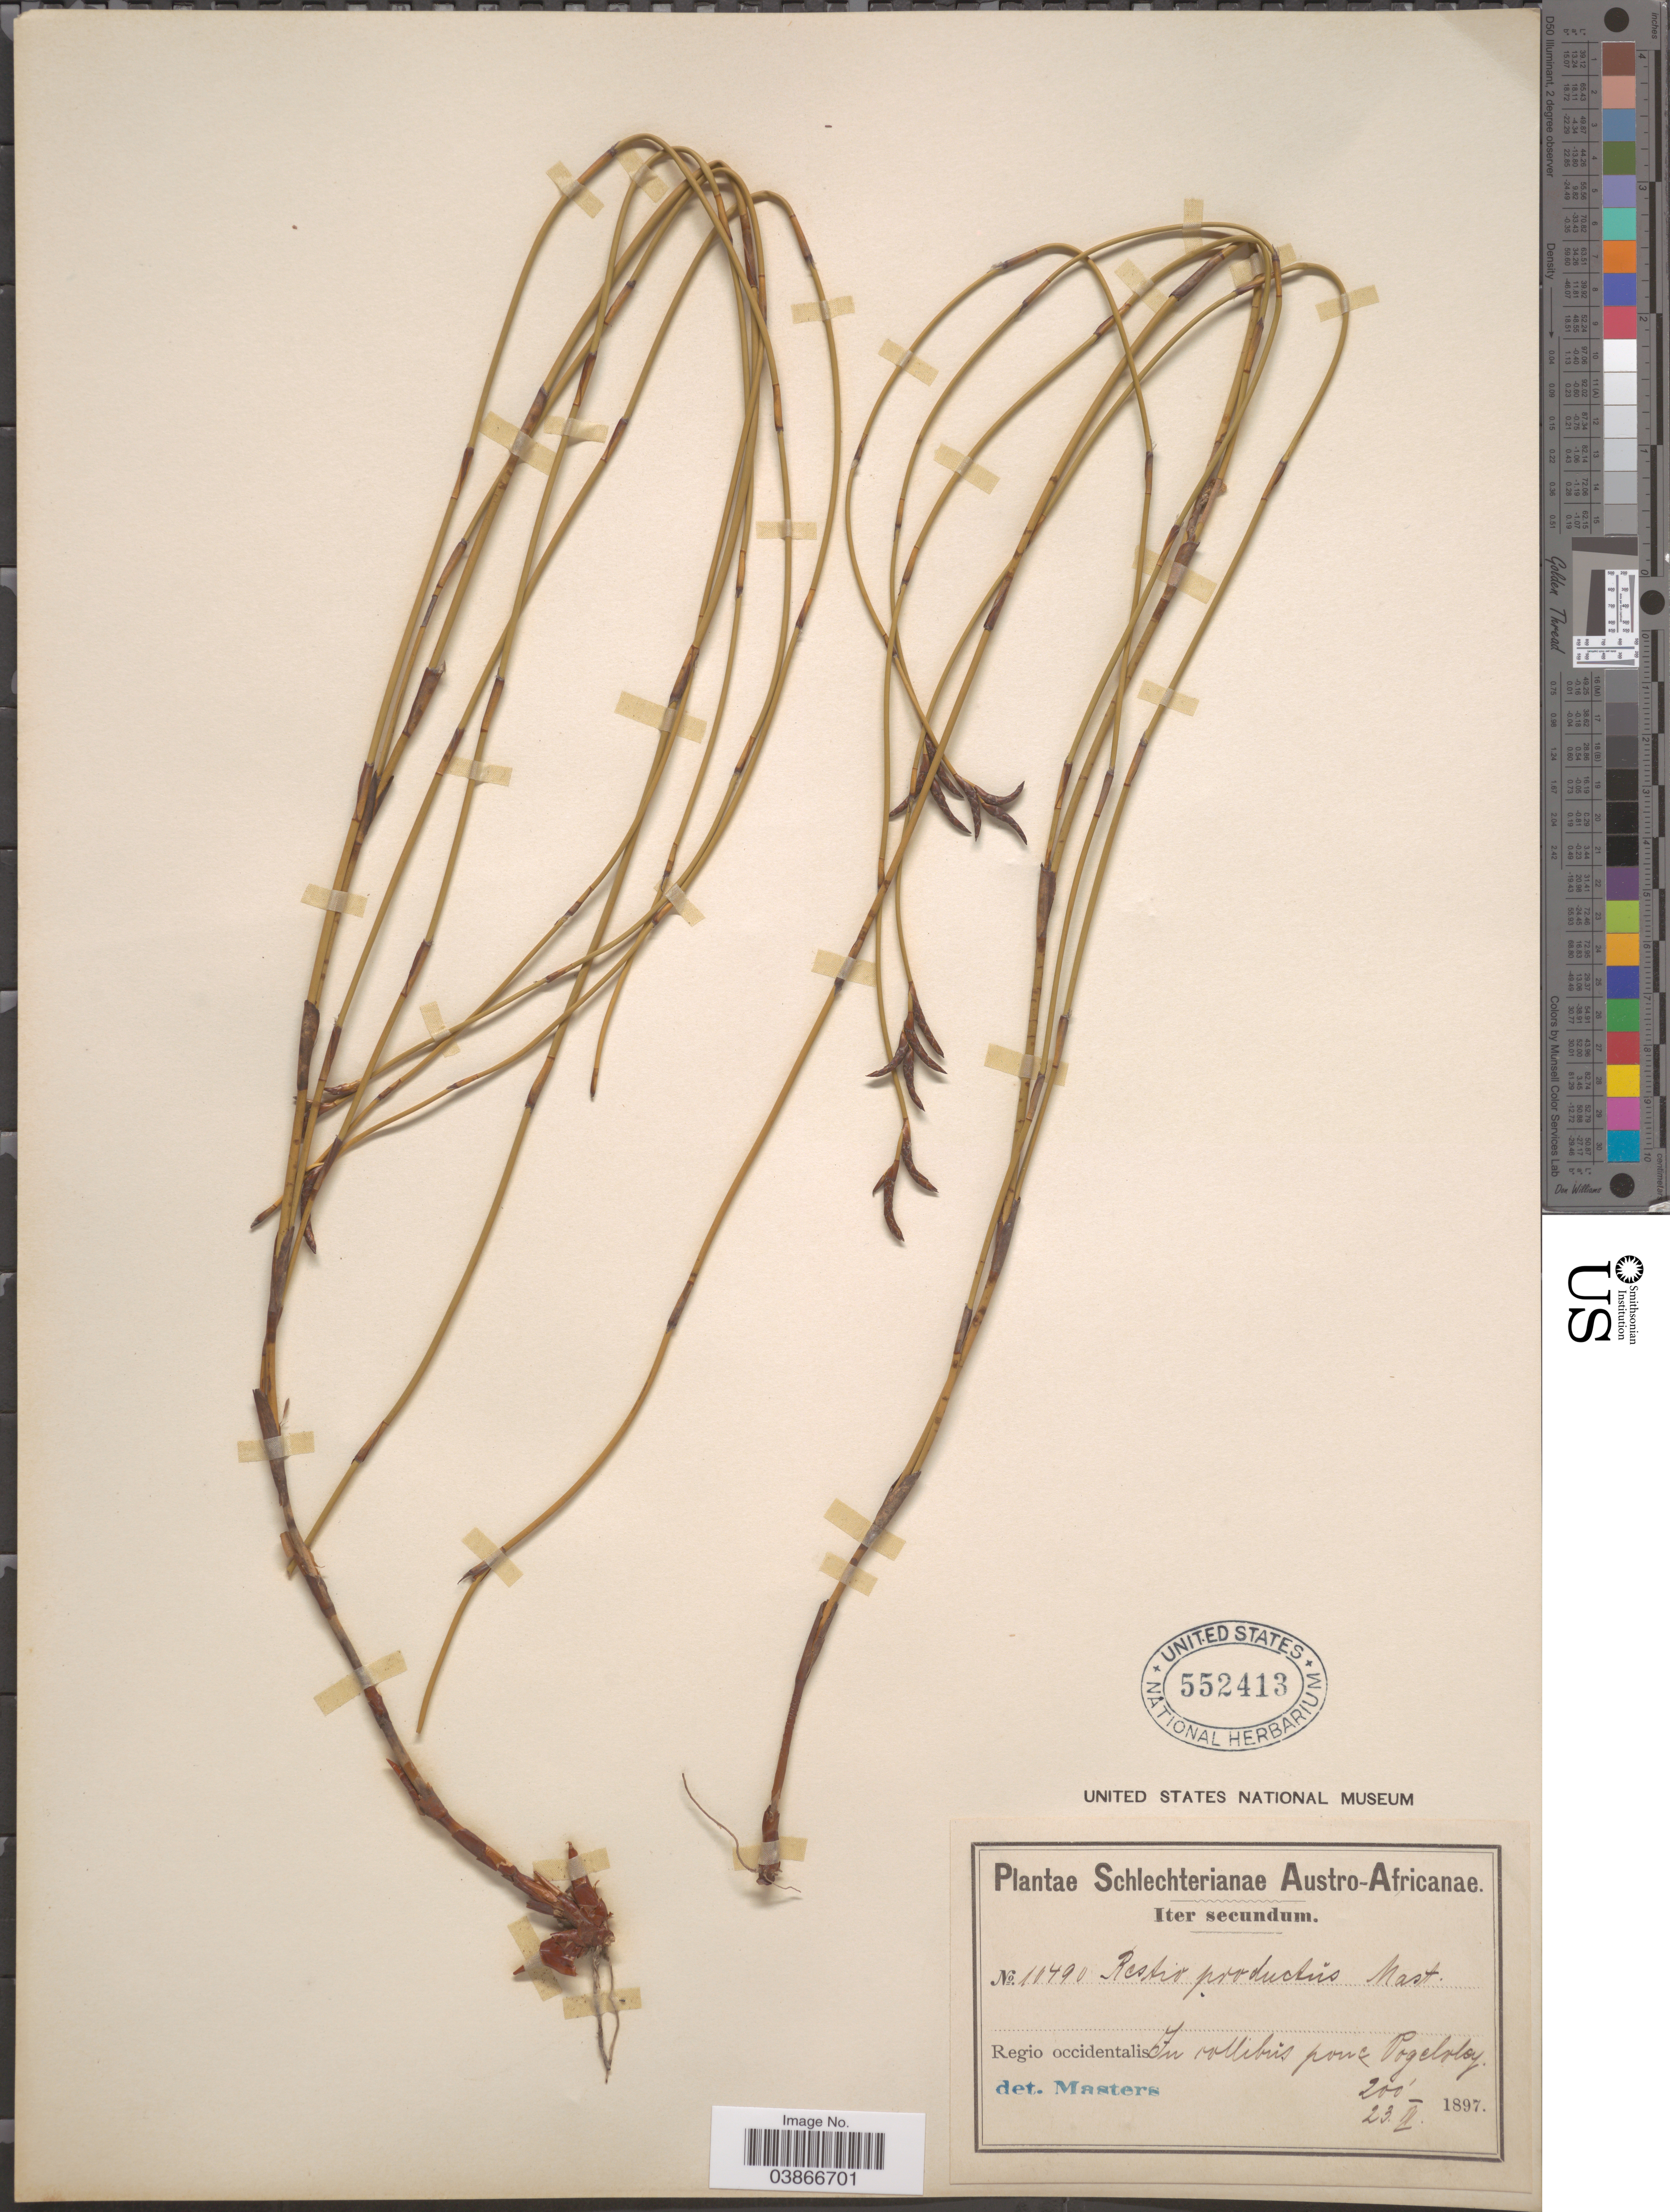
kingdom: Plantae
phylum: Tracheophyta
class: Liliopsida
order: Poales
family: Restionaceae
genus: Restio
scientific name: Restio productus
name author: Mast.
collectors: Schlechter, --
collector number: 10490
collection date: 1897-09-23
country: South Africa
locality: Austro-Africanæ. Regio occidentalis In collibus prone Vogelvley.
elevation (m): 61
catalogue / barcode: US 552413